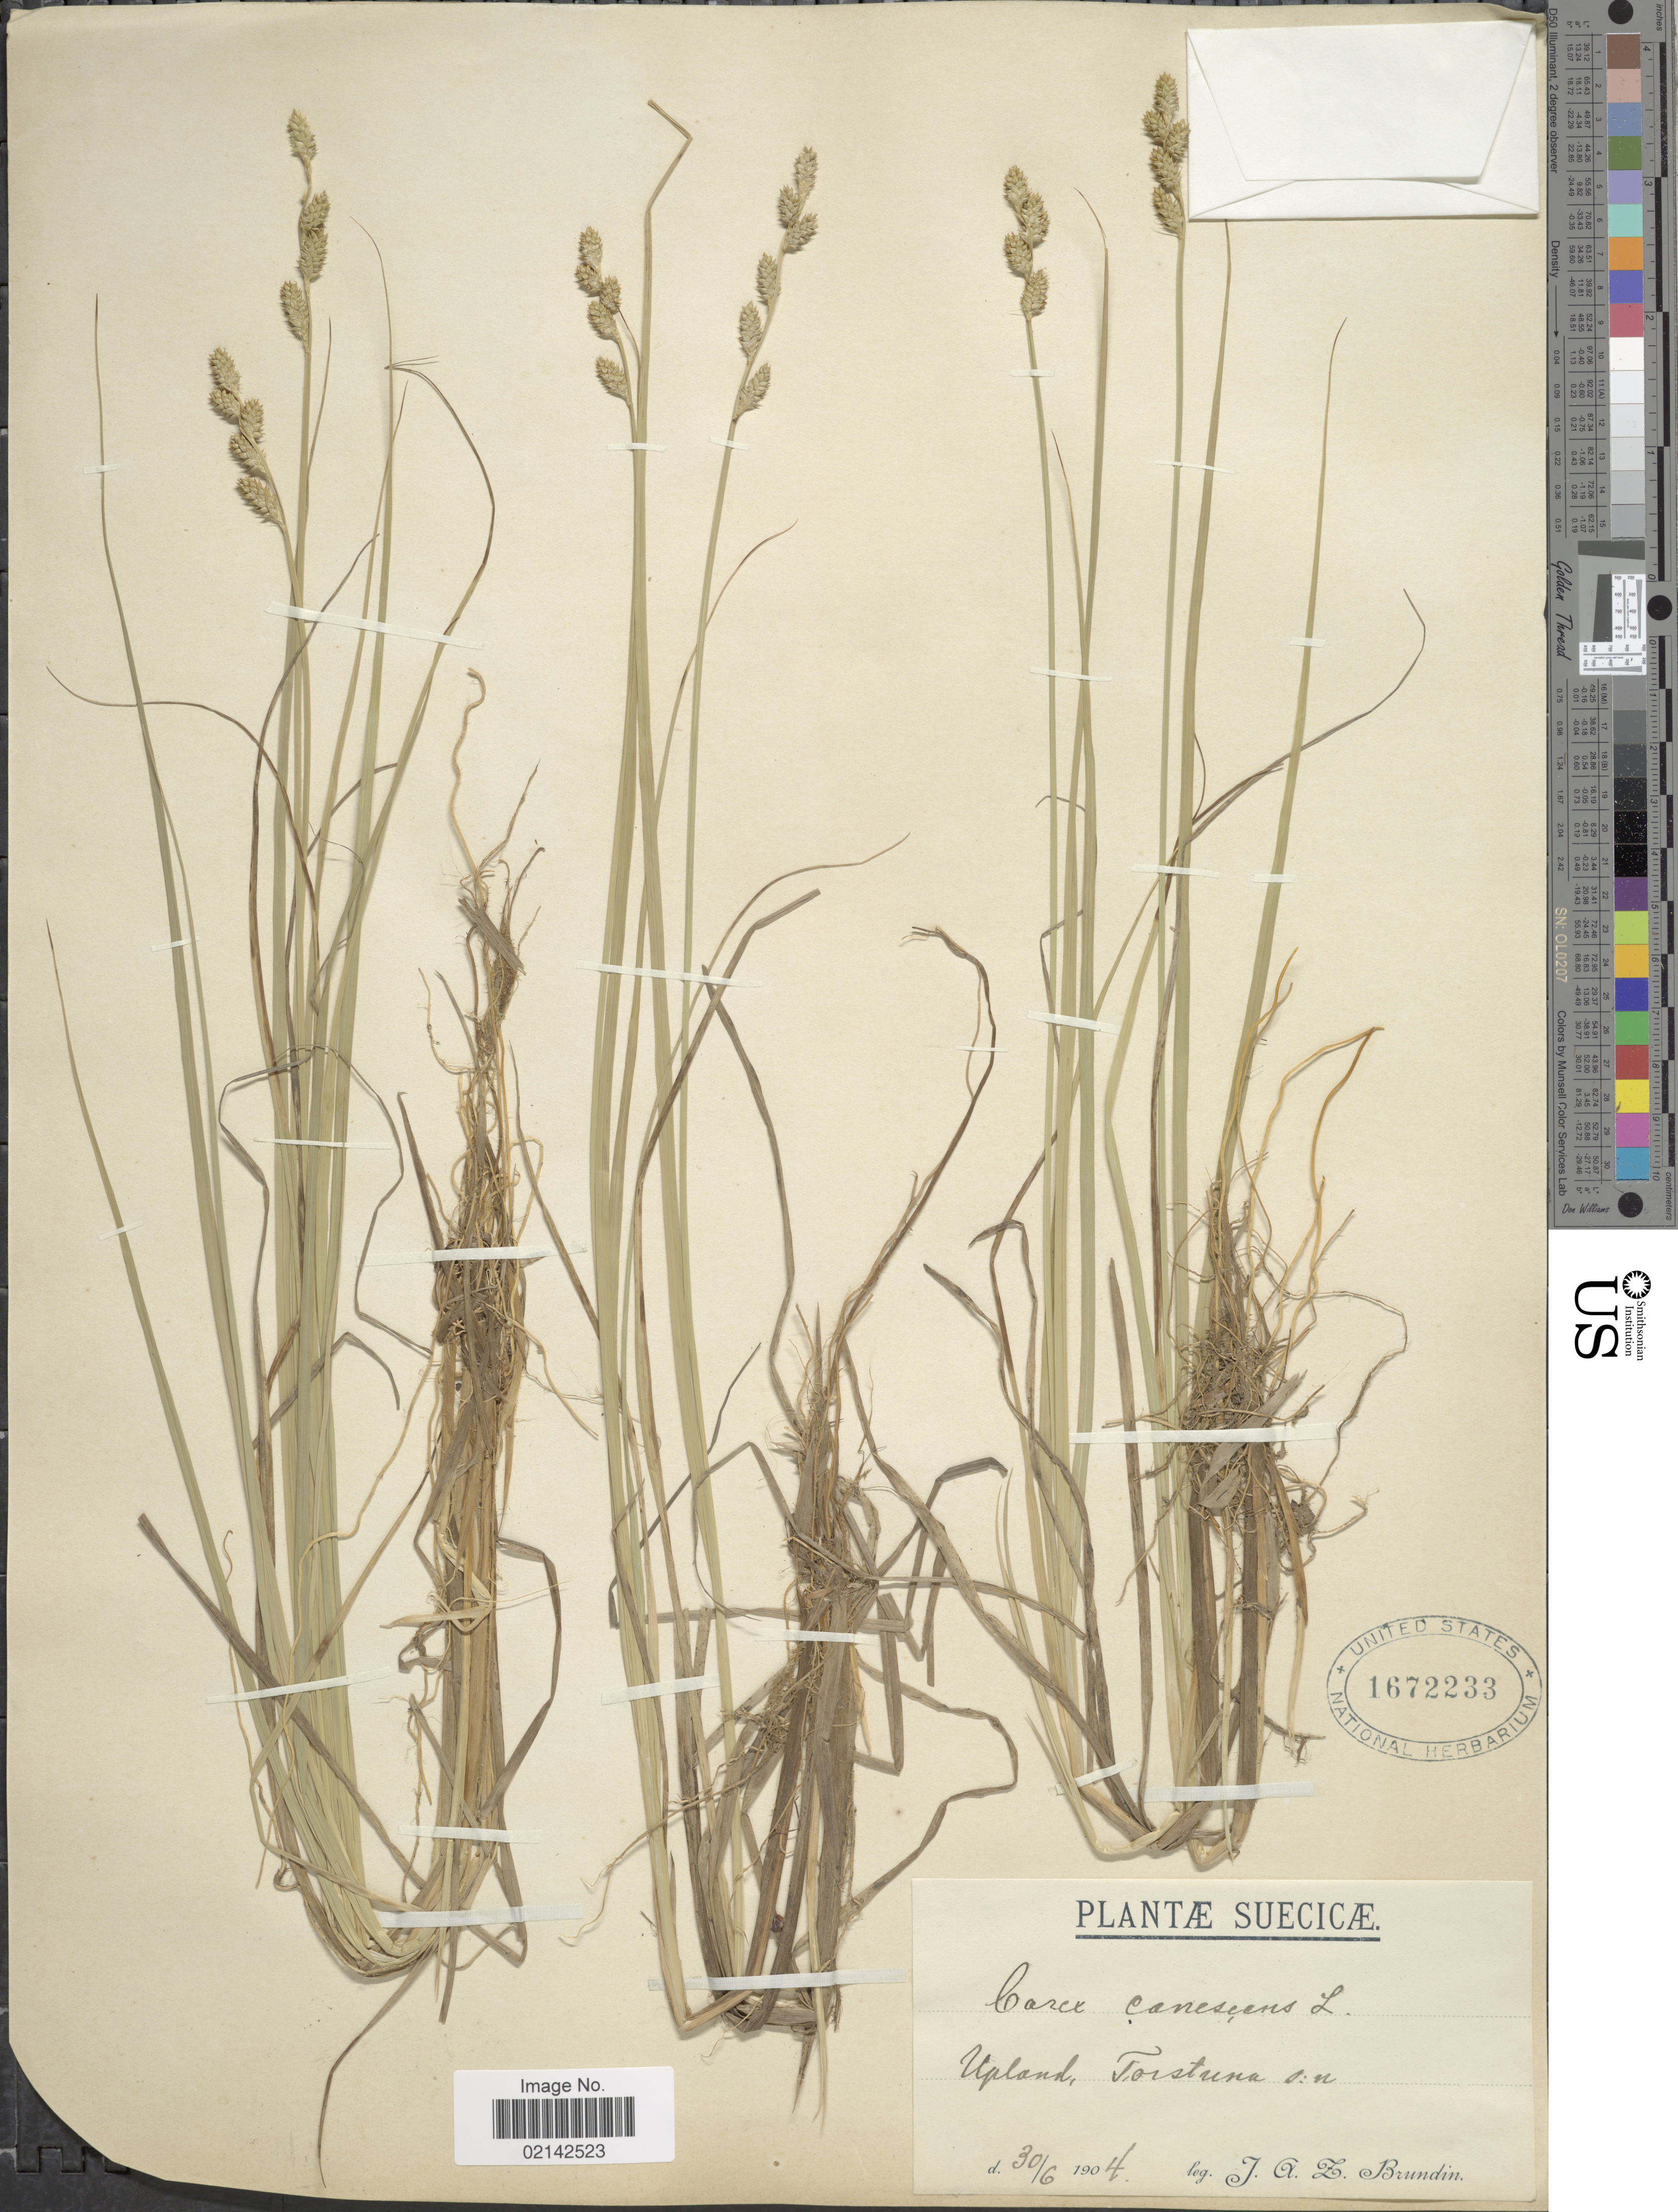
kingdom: Plantae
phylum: Tracheophyta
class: Liliopsida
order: Poales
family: Cyperaceae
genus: Carex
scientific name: Carex canescens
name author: L.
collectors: J. Brundin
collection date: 1904-06-30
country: Sweden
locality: Suecicae, Upland, Forstuna s:n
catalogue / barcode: US 1672233